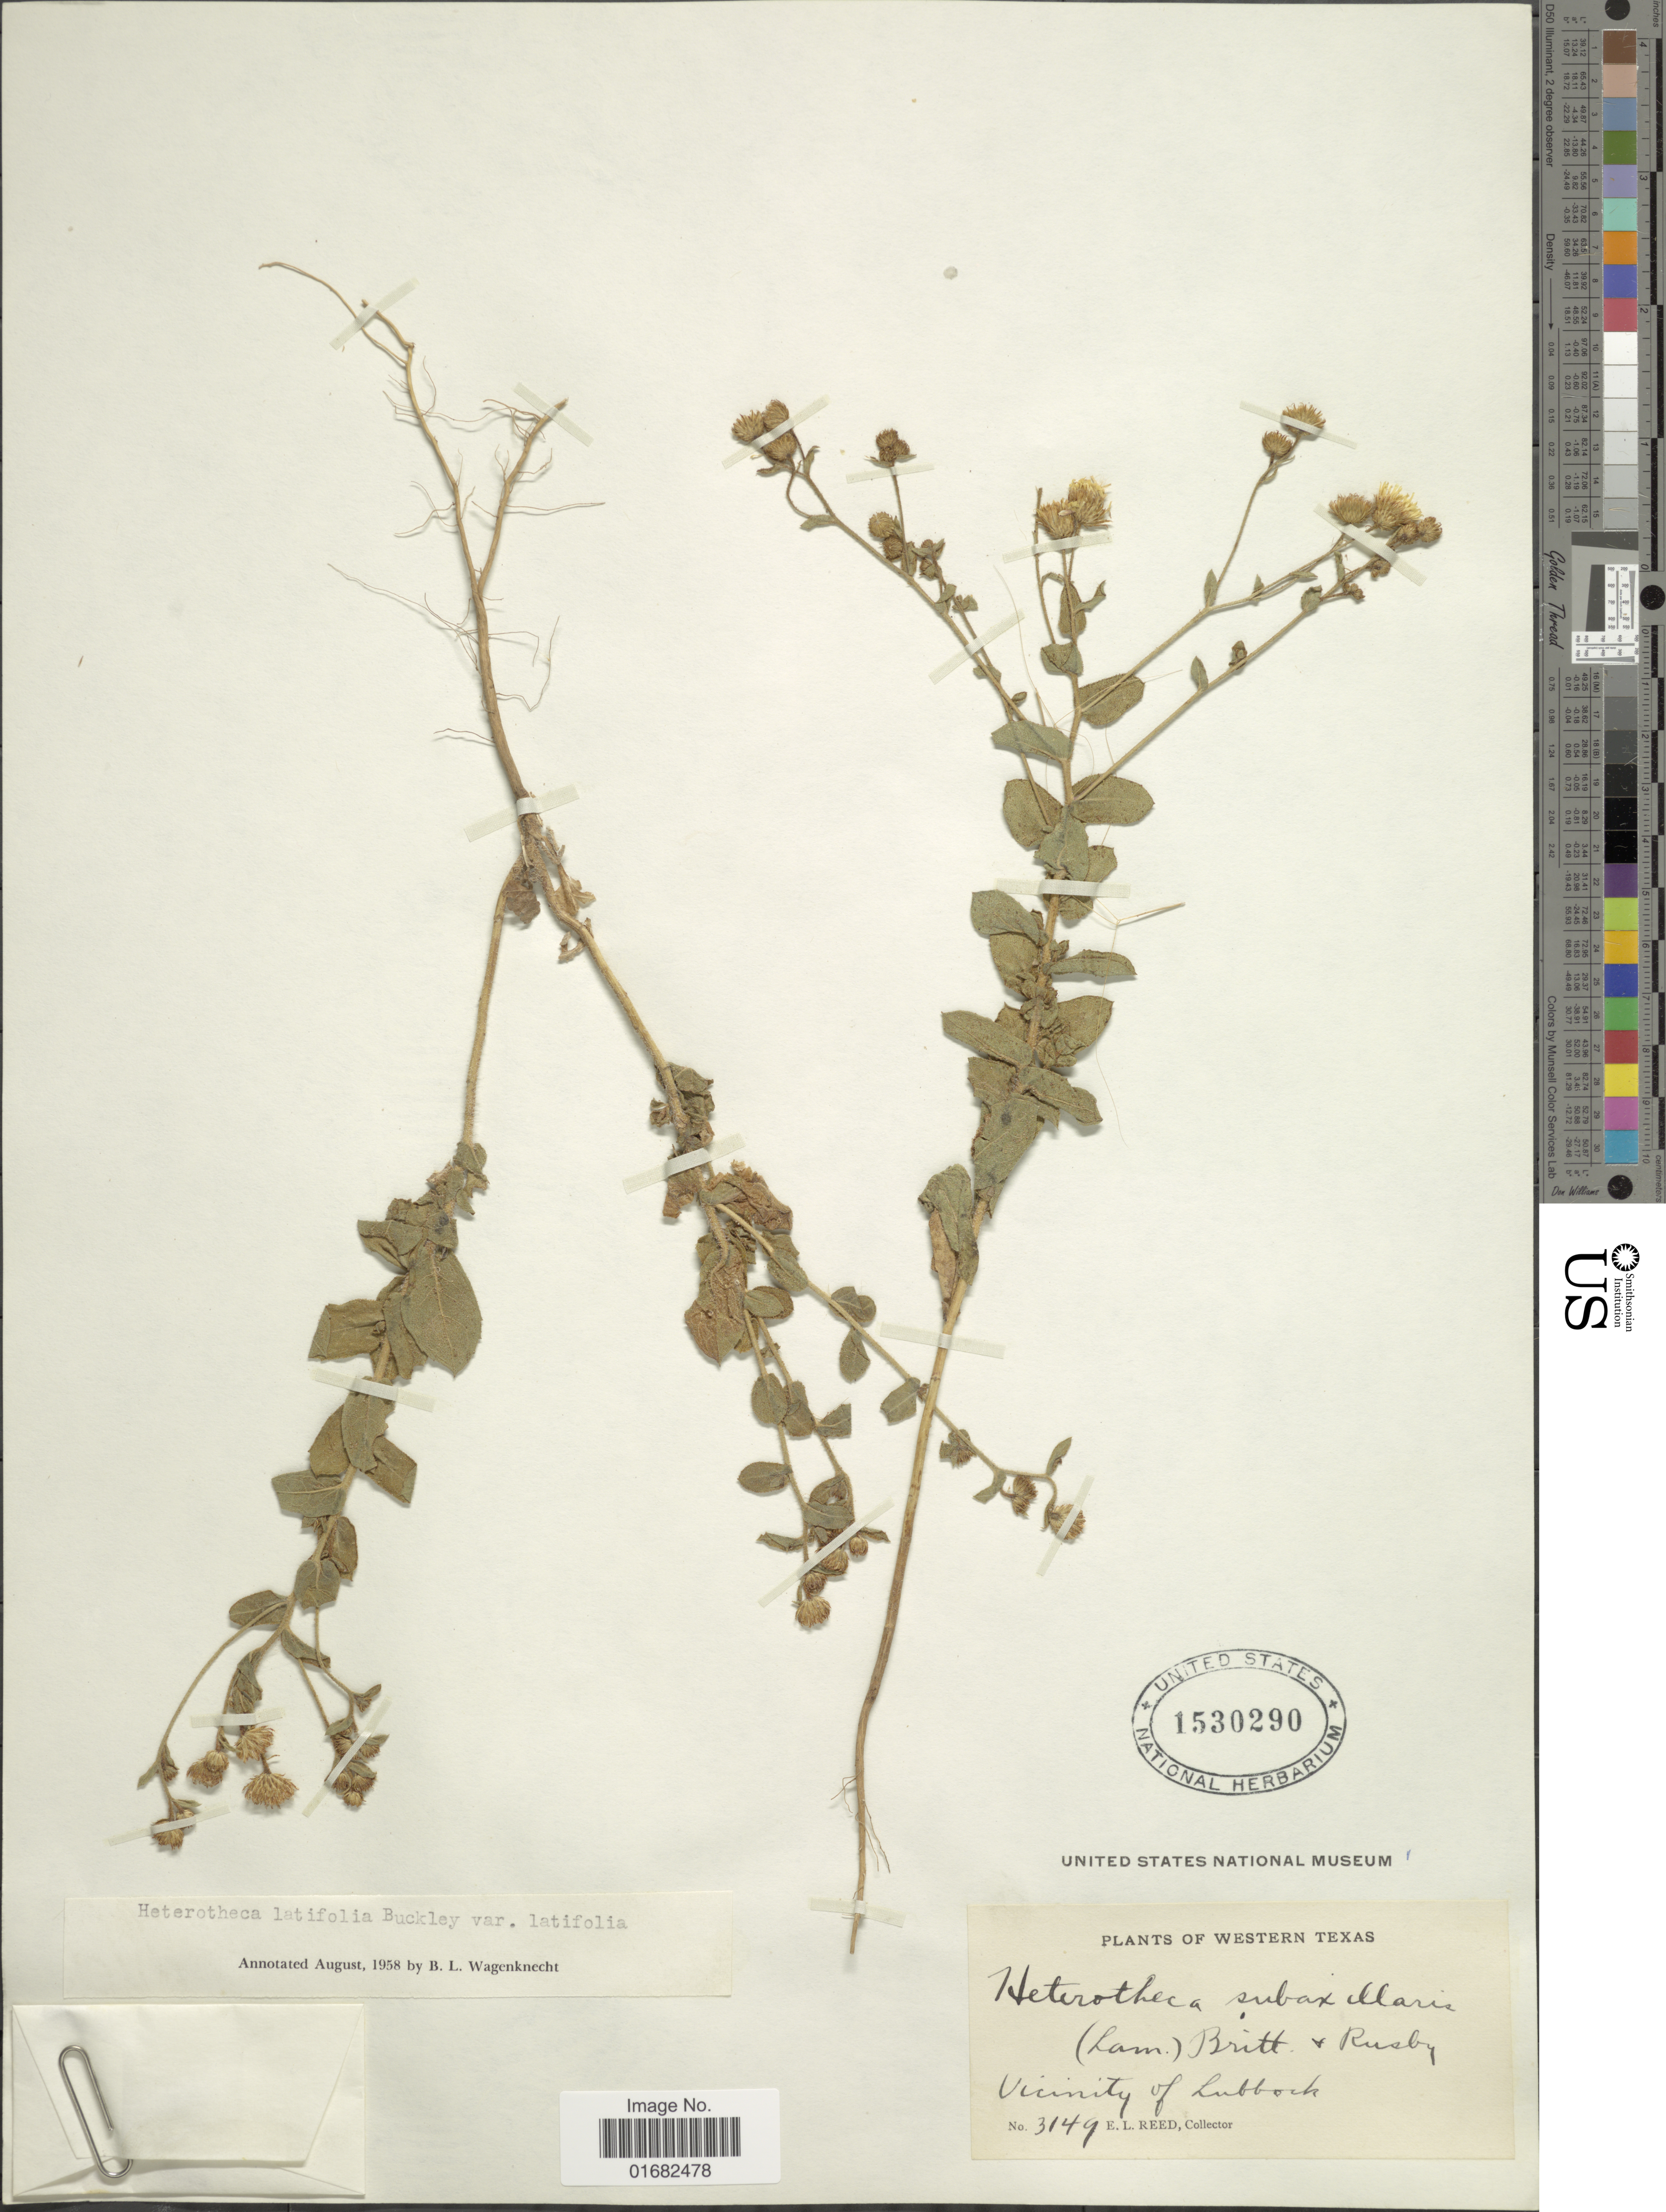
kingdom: Plantae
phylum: Tracheophyta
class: Magnoliopsida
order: Asterales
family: Asteraceae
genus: Heterotheca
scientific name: Heterotheca latifolia var. latifolia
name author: Buckley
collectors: E. Reed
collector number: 3149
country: United States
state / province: Texas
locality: Western Texas. Vicinity of Lubbock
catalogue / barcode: US 1530290